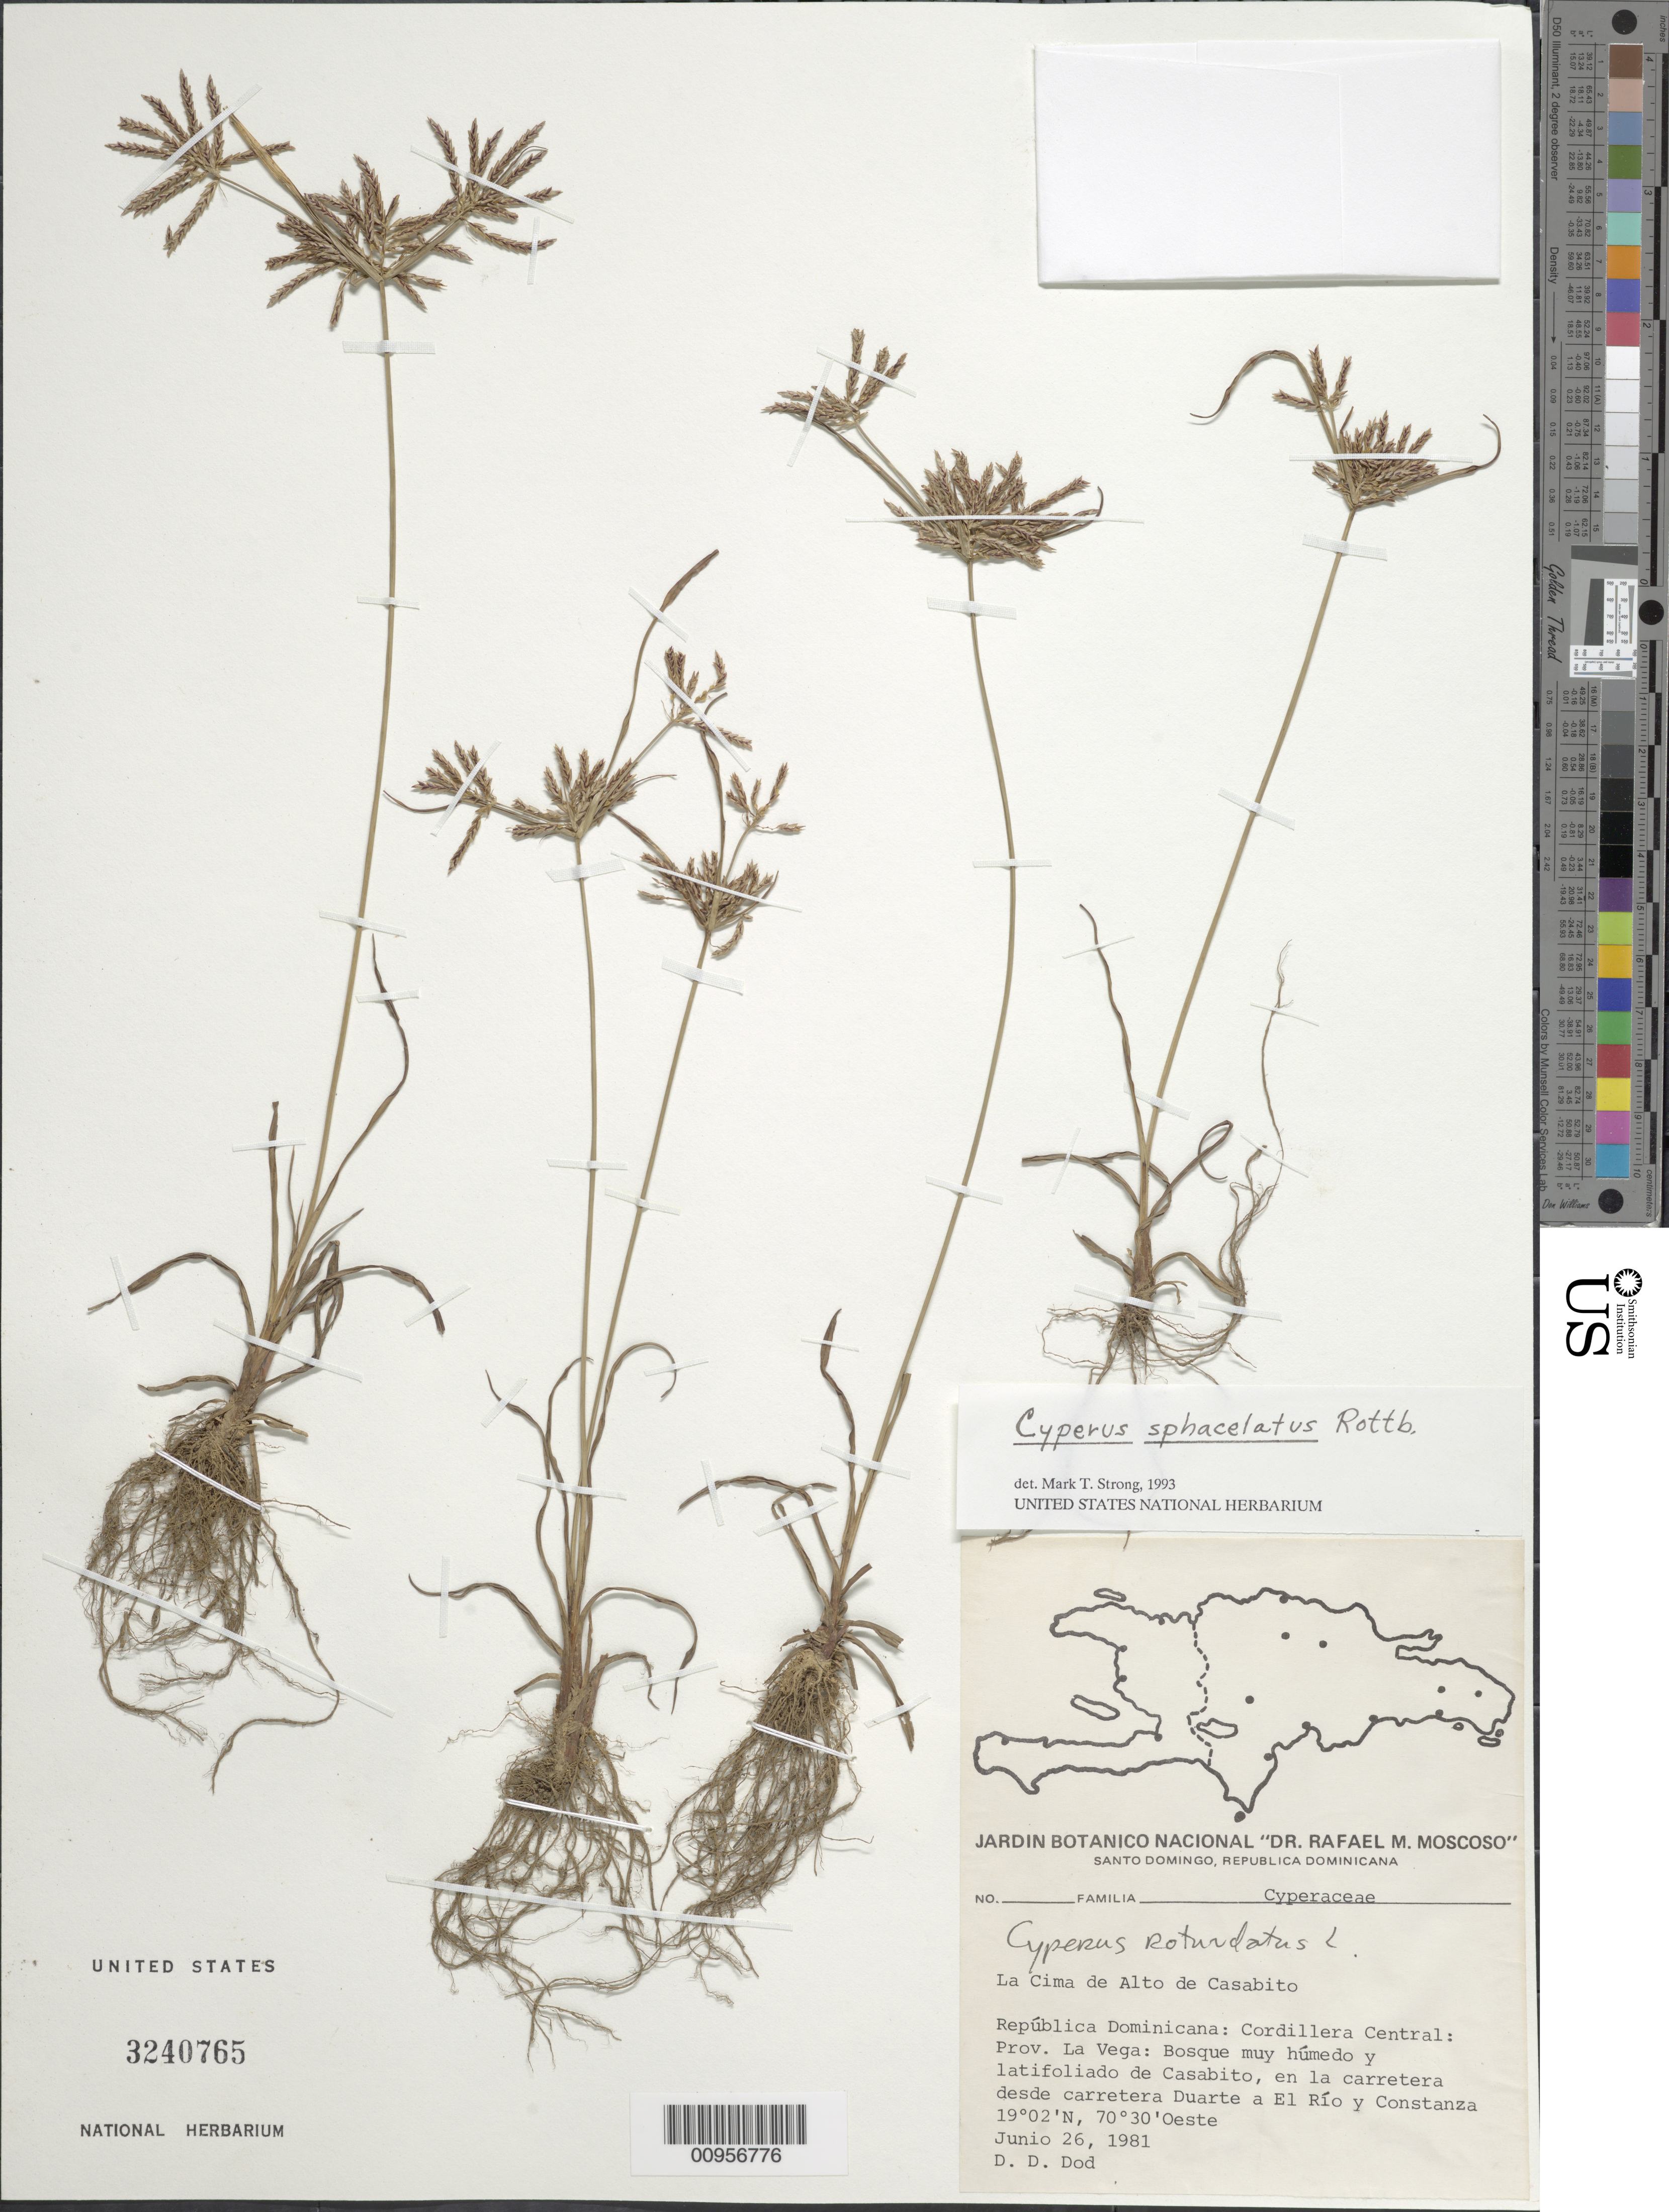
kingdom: Plantae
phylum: Tracheophyta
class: Liliopsida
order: Poales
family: Cyperaceae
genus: Cyperus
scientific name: Cyperus sphacelatus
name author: Rottb.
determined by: Strong, M. T., (US), Smithsonian Institution - National Museum of Natural History (UNITED STATES)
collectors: D. Dodd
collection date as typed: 26 Jun 1981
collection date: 1981-06-26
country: Dominican Republic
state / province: La Vega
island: Hispaniola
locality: Cordillera Central, bosque de Casabito, en la carretera desde Carretera Duarte a El Río y Constanza, la Cima de Alto de Casabito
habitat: Bosque muy húmedo y latifoliado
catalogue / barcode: US 3240765